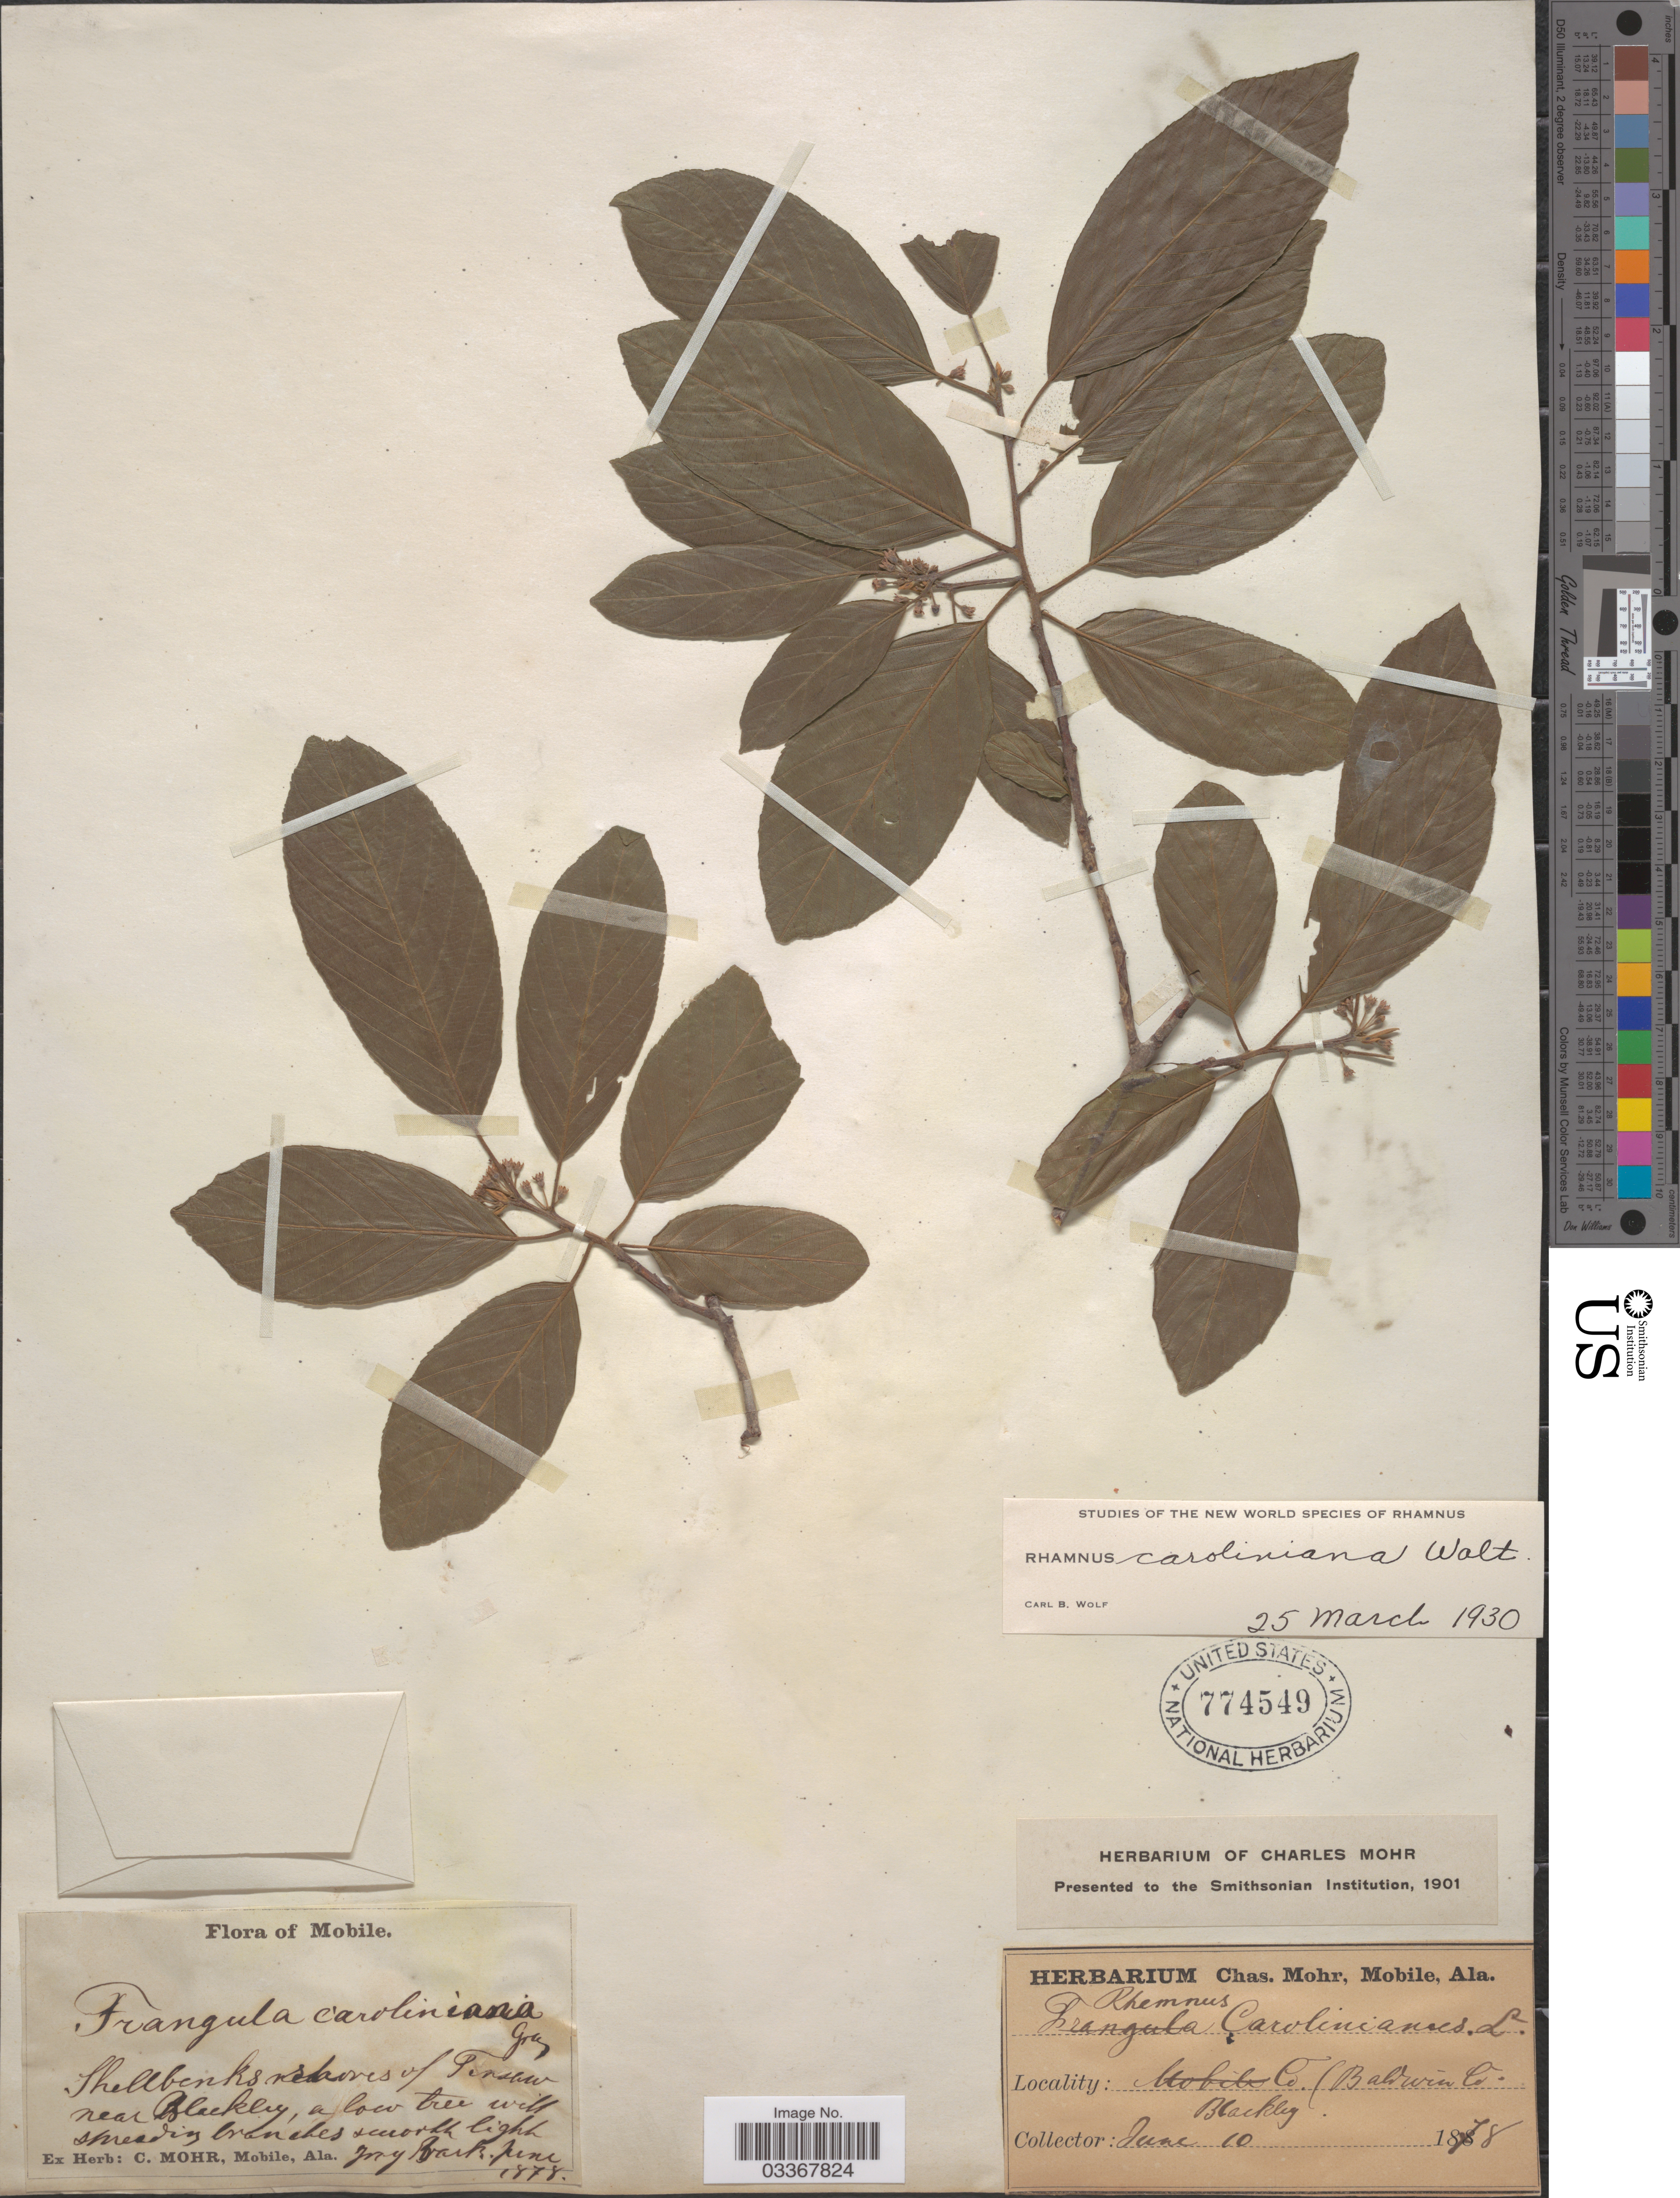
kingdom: Plantae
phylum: Tracheophyta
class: Magnoliopsida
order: Rosales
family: Rhamnaceae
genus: Frangula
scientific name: Frangula caroliniana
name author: (Walter) A. Gray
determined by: Strong, Mark T., (BOT), Smithsonian Institution - National Museum of Natural History (UNITED STATES)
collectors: ex herb. Charles Mohr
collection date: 1878-06-10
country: United States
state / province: Alabama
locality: Mobile (Baldwin Co., Blackley).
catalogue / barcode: US 774549